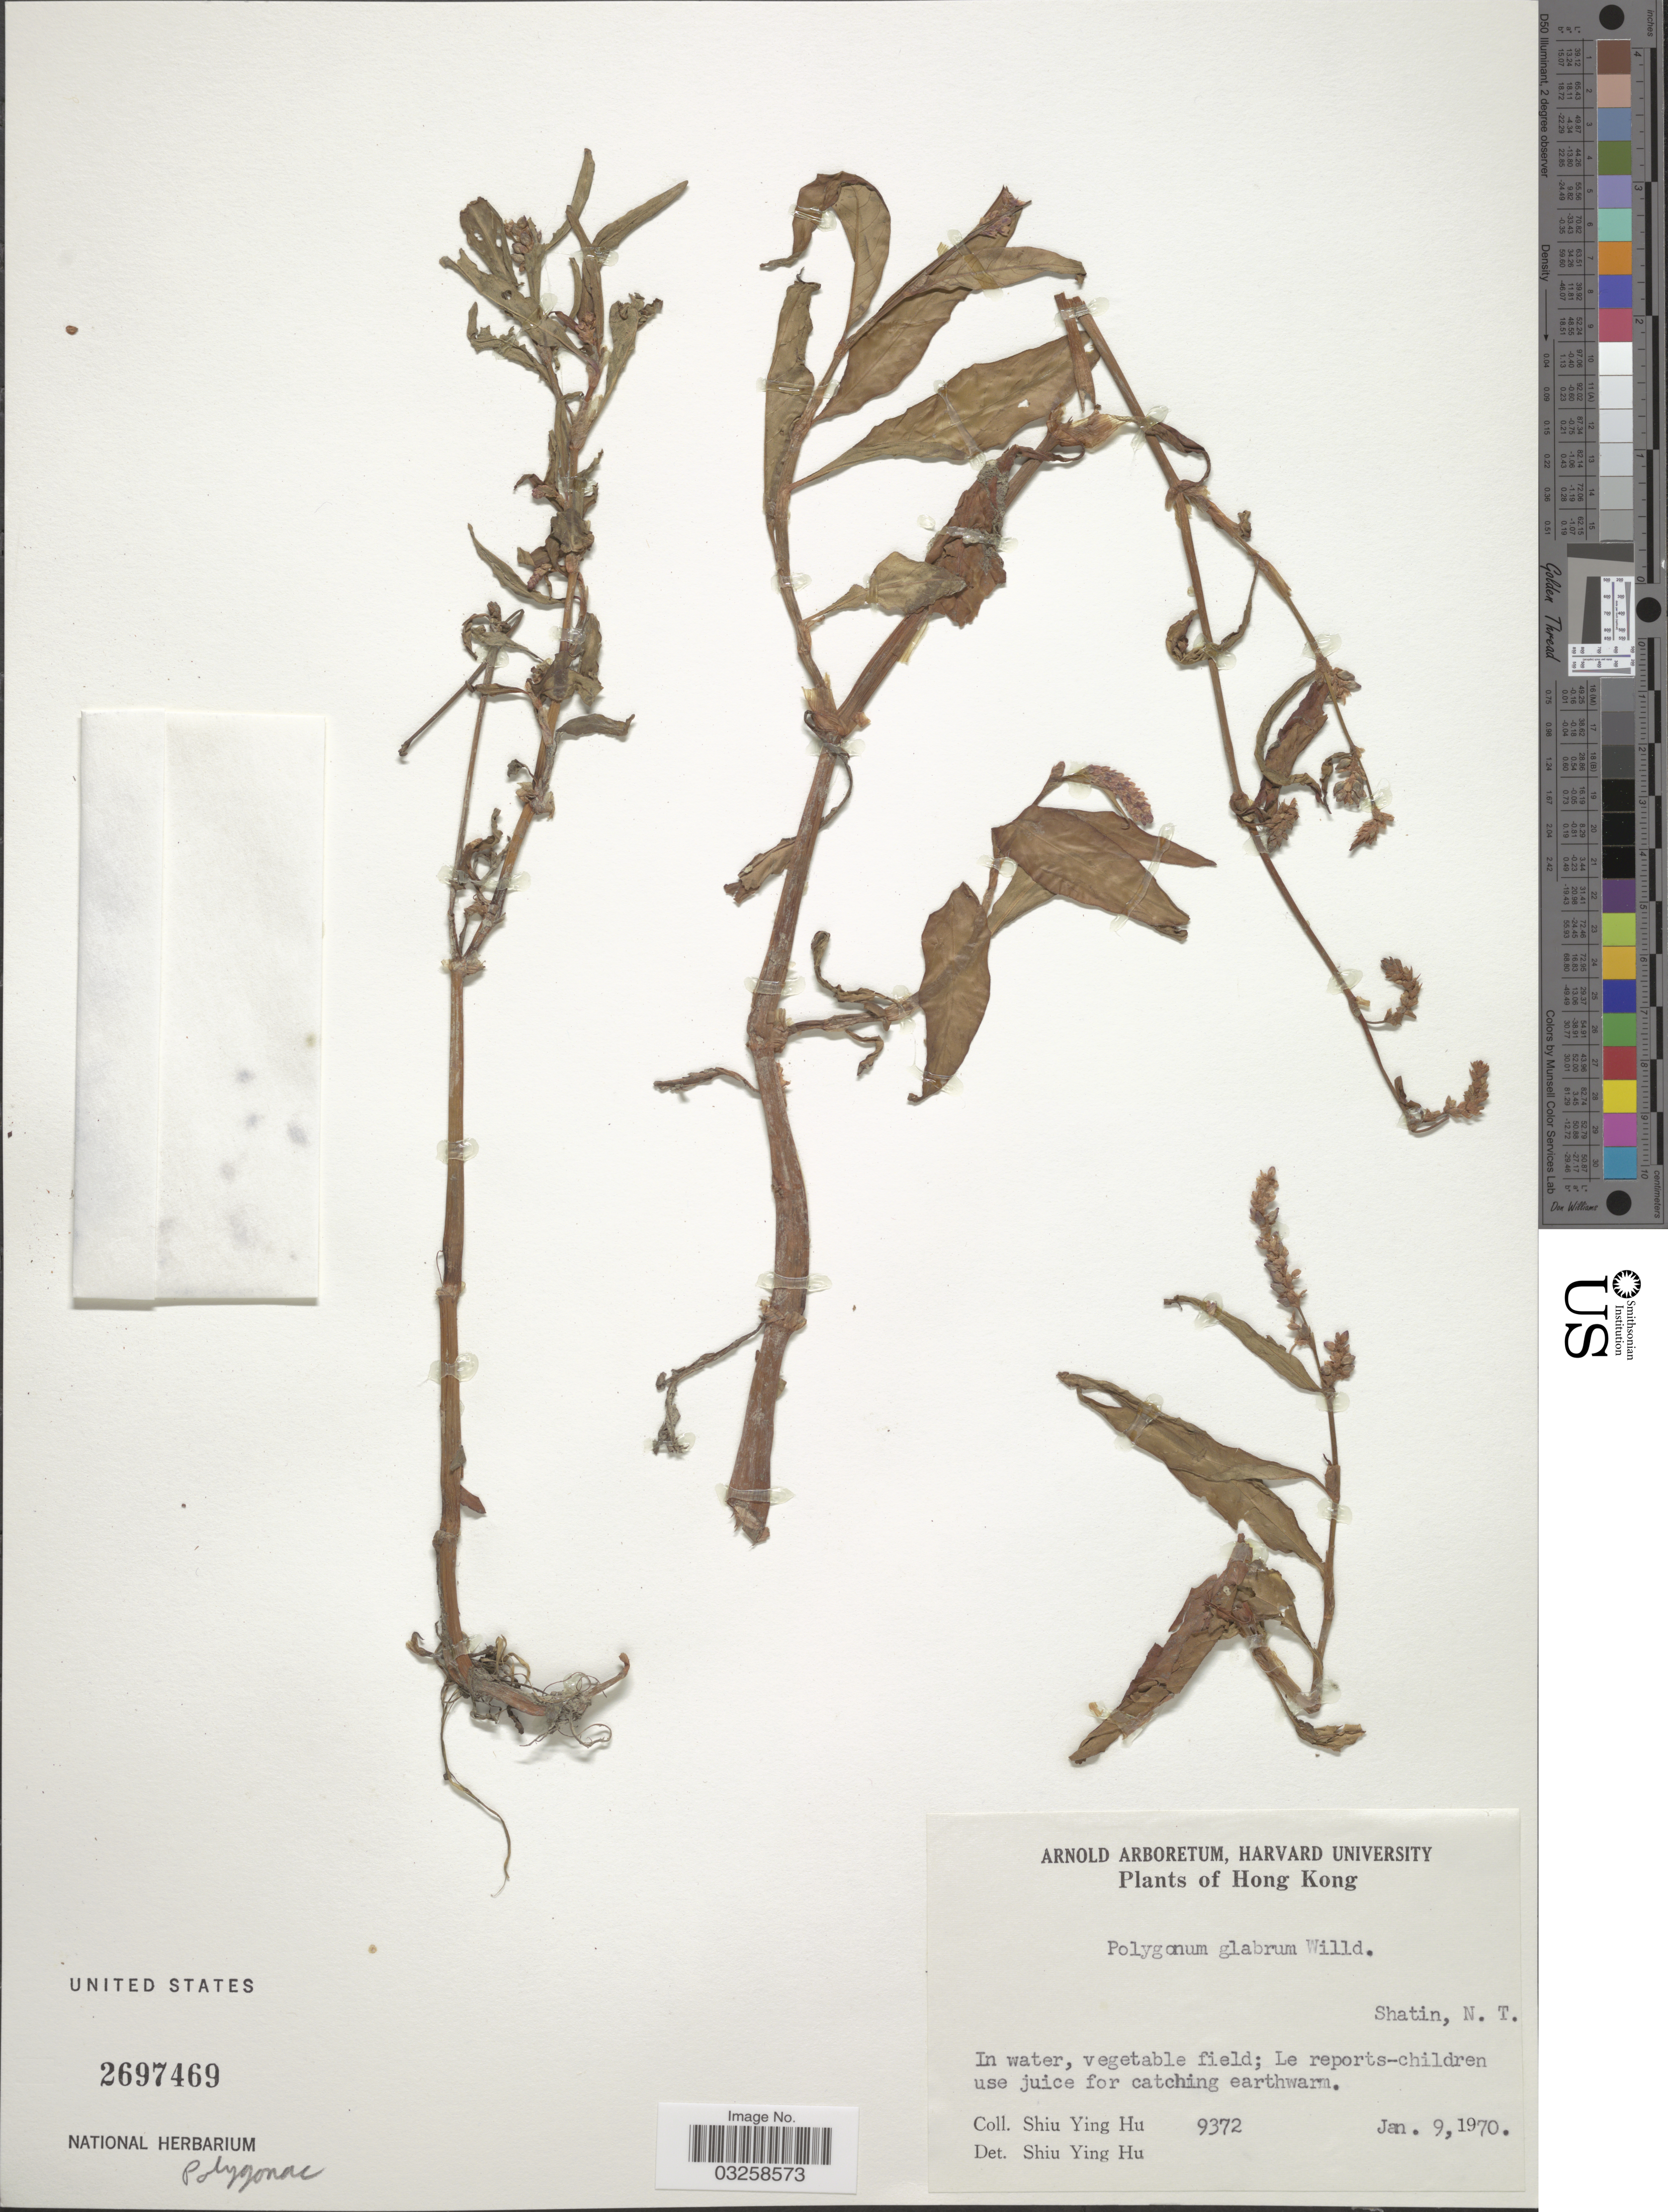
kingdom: Plantae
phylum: Tracheophyta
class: Magnoliopsida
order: Caryophyllales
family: Polygonaceae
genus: Persicaria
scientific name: Persicaria glabra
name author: (Willd.) M. Gómez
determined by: U.S. National Herbarium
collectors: S. Y. Hu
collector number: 9372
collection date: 1970-01-09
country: China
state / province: Hong Kong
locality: Shatin, N.T.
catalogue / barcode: US 2697469